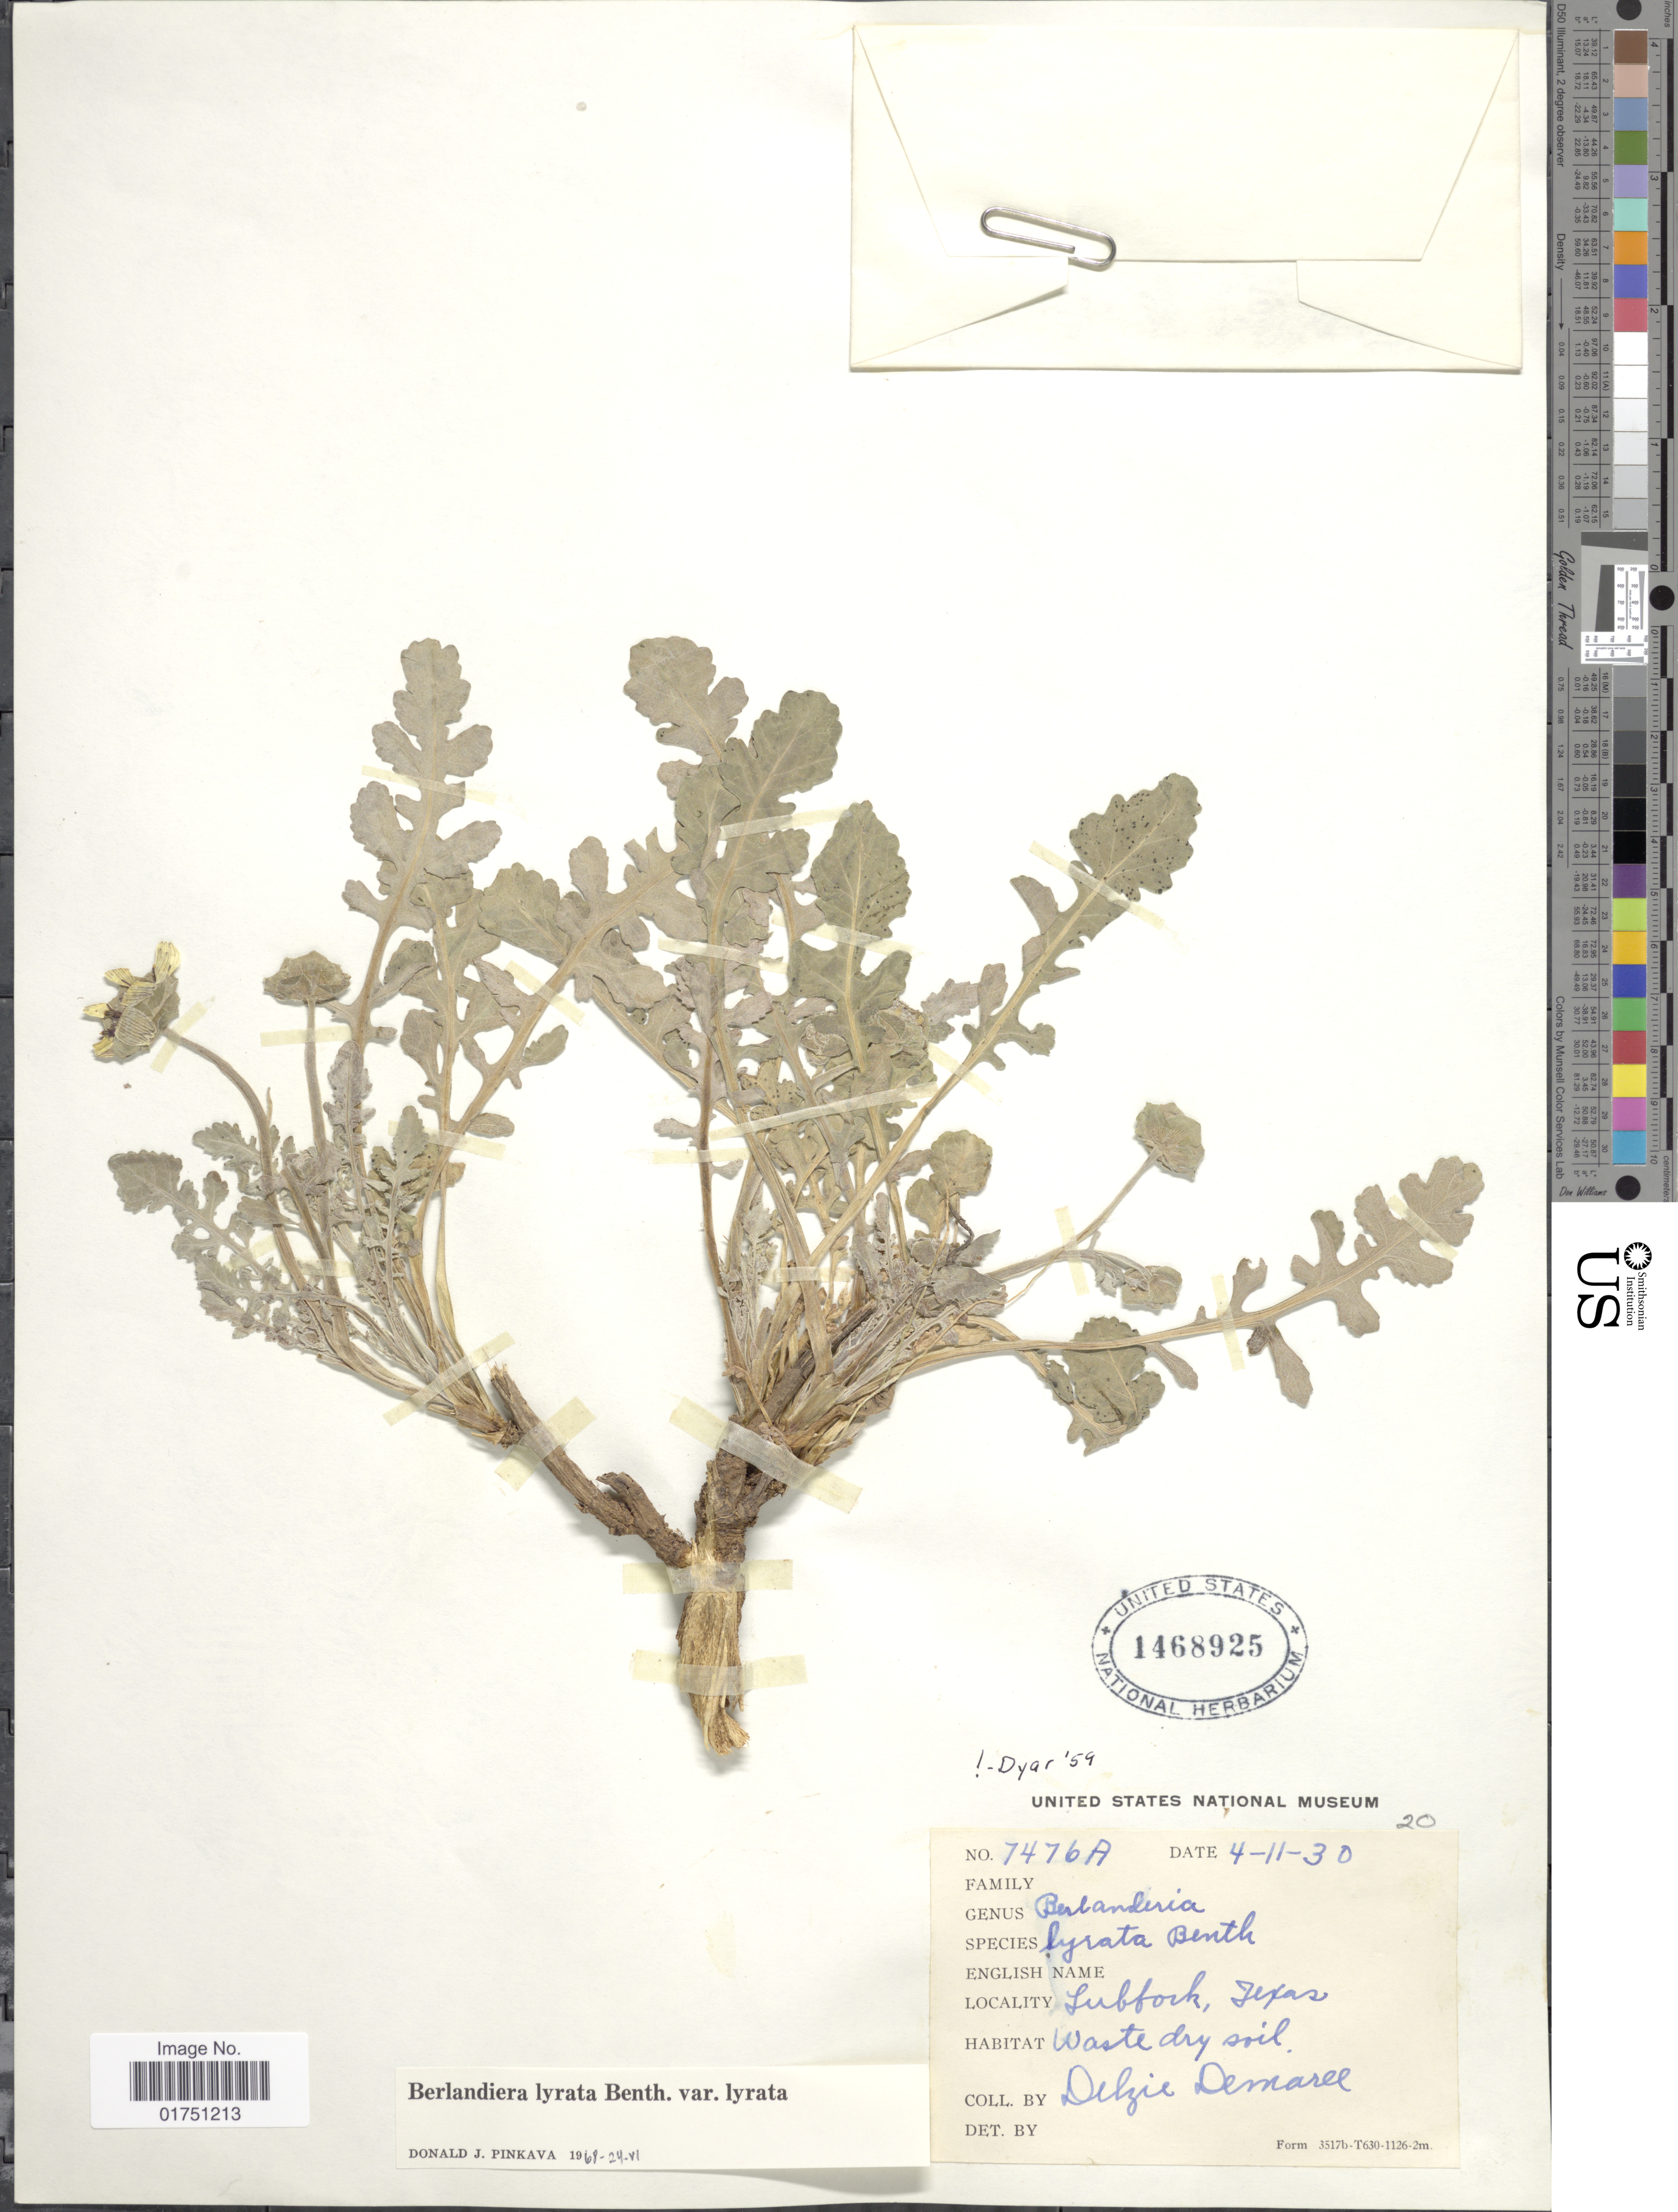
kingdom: Plantae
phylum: Tracheophyta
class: Magnoliopsida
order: Asterales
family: Asteraceae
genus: Berlandiera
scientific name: Berlandiera lyrata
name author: Benth.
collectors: D. Demaree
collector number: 7476A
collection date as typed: Transcribed d/m/y: 11/4/30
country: United States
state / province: Texas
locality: Lubbock, Texas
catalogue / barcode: US 1468925